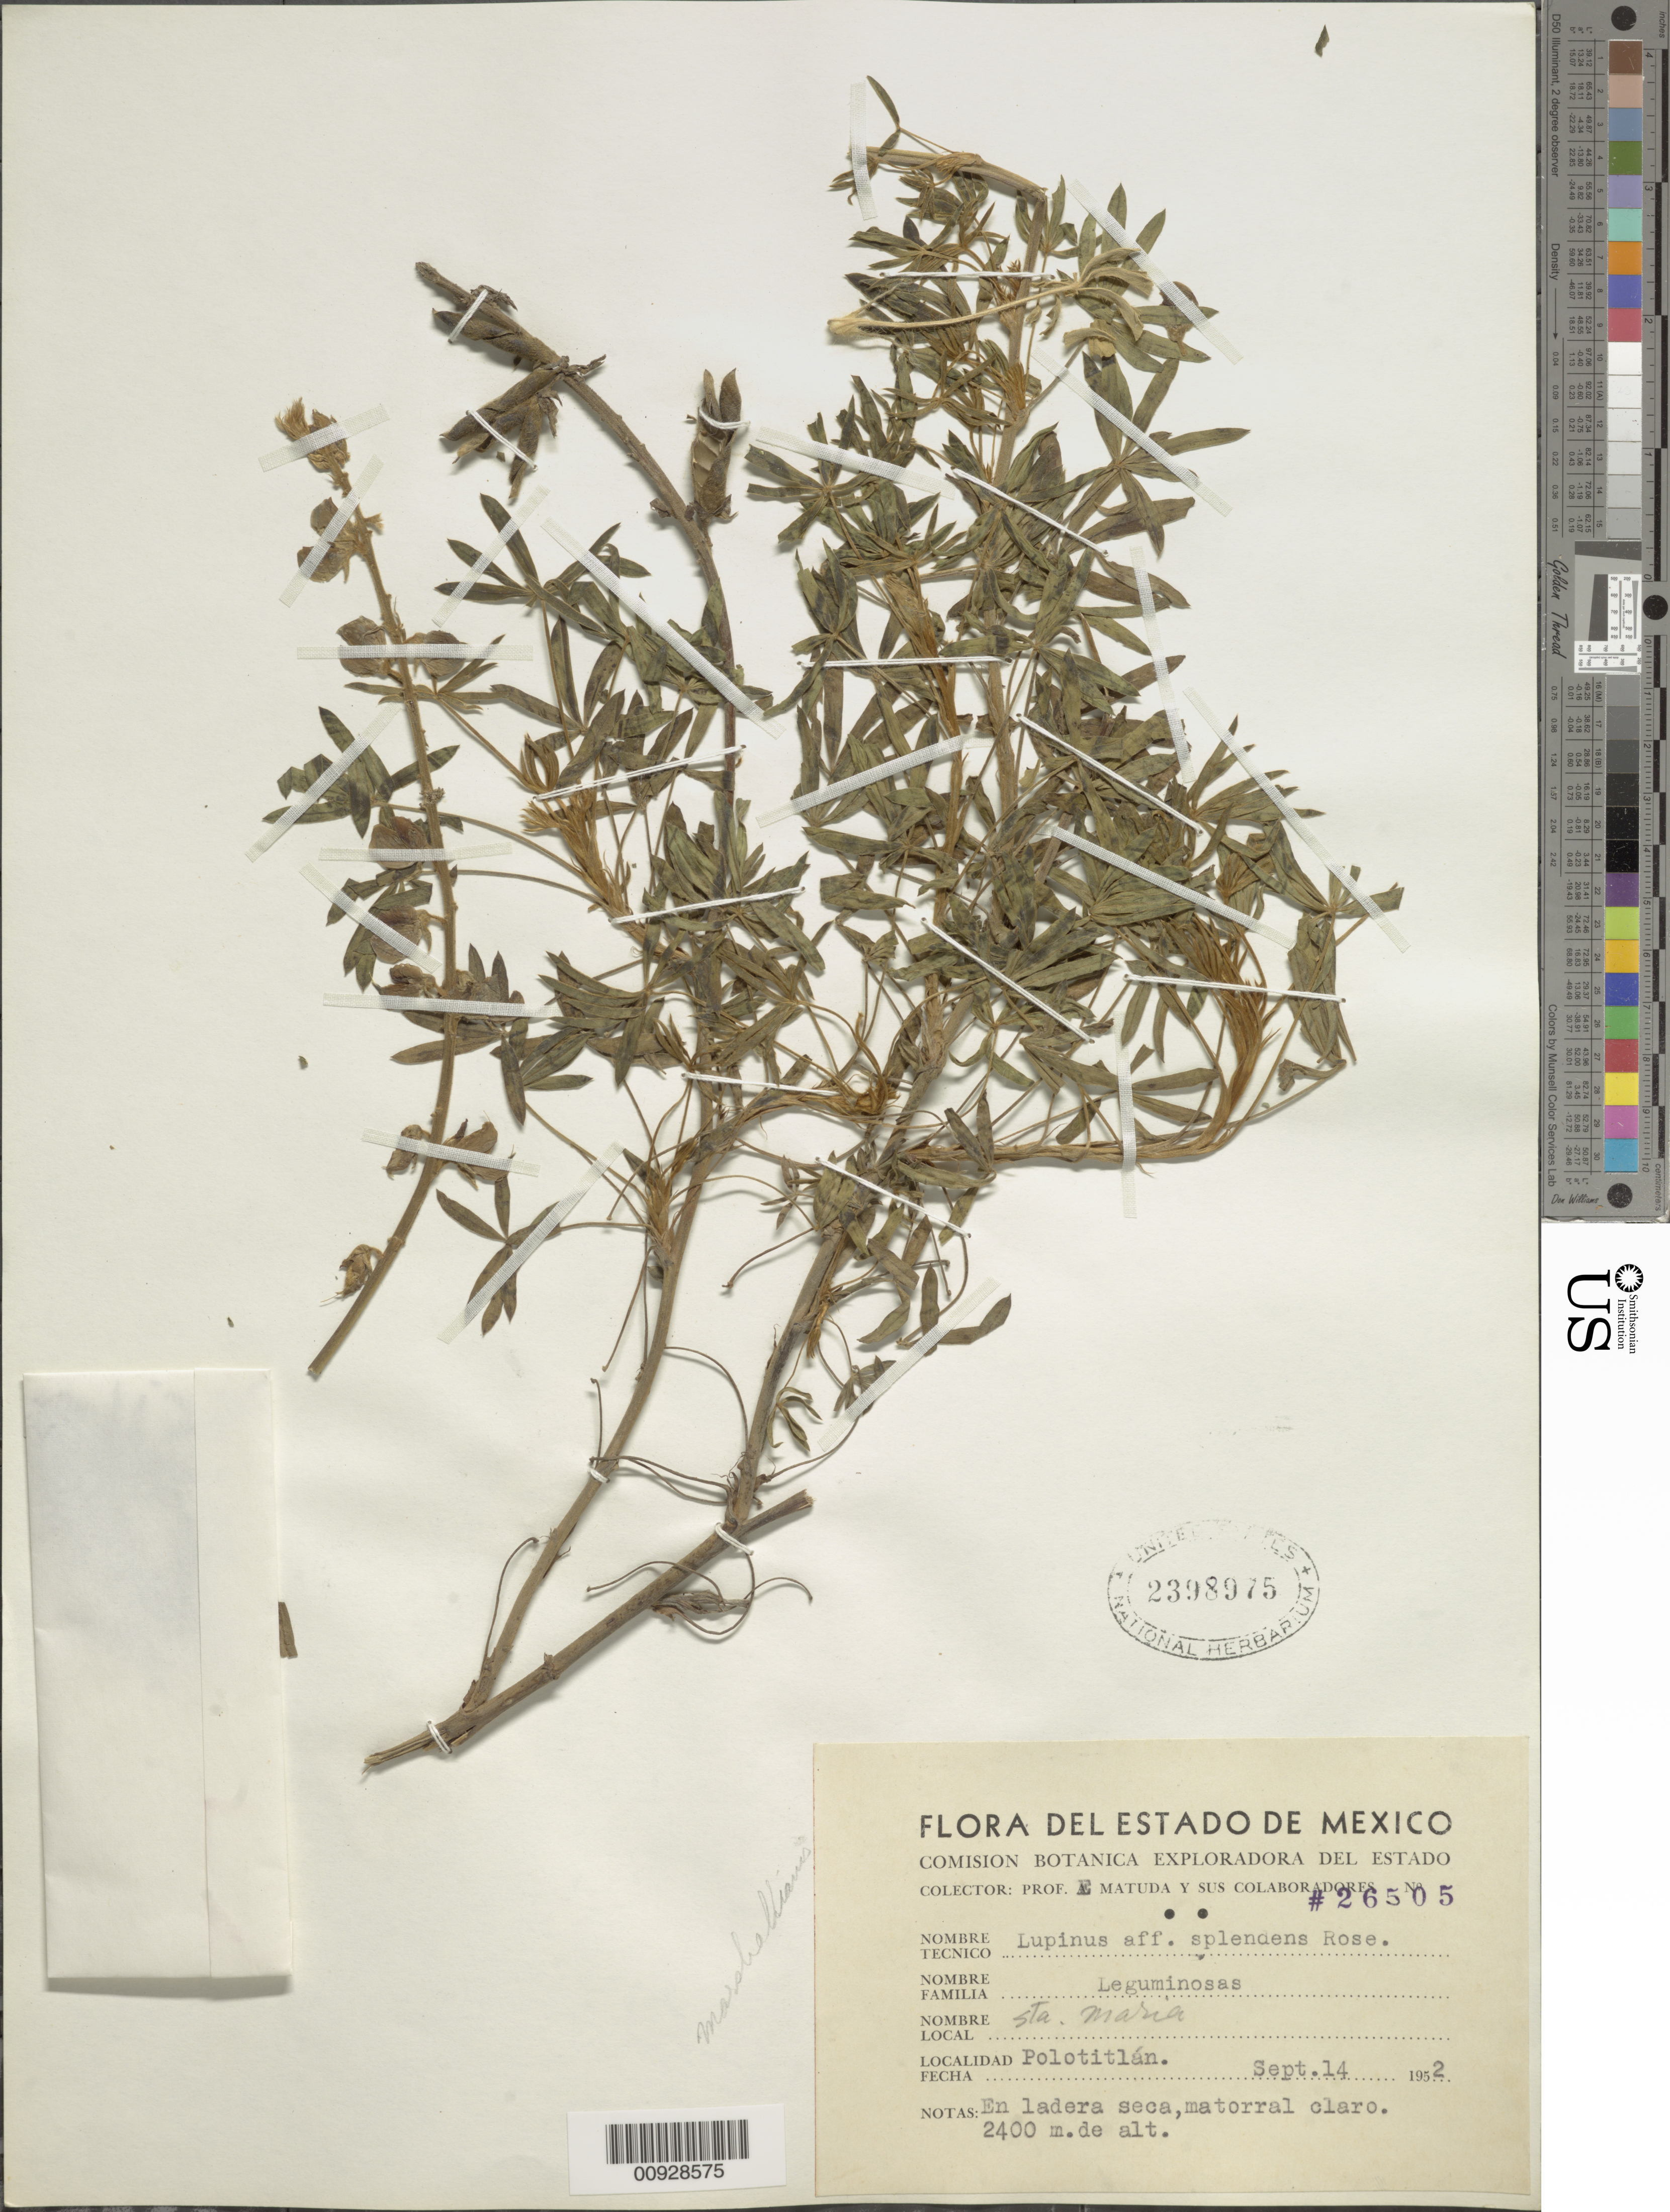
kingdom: Plantae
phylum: Tracheophyta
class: Magnoliopsida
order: Fabales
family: Fabaceae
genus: Lupinus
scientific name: Lupinus splendens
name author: Rose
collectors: E. Matuda & et al.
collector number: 26505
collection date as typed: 14 Sep 1952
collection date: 1952-09-14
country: Mexico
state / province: México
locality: Polotitlán.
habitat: En ladera seca, matorral claro.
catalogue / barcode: US 2398975